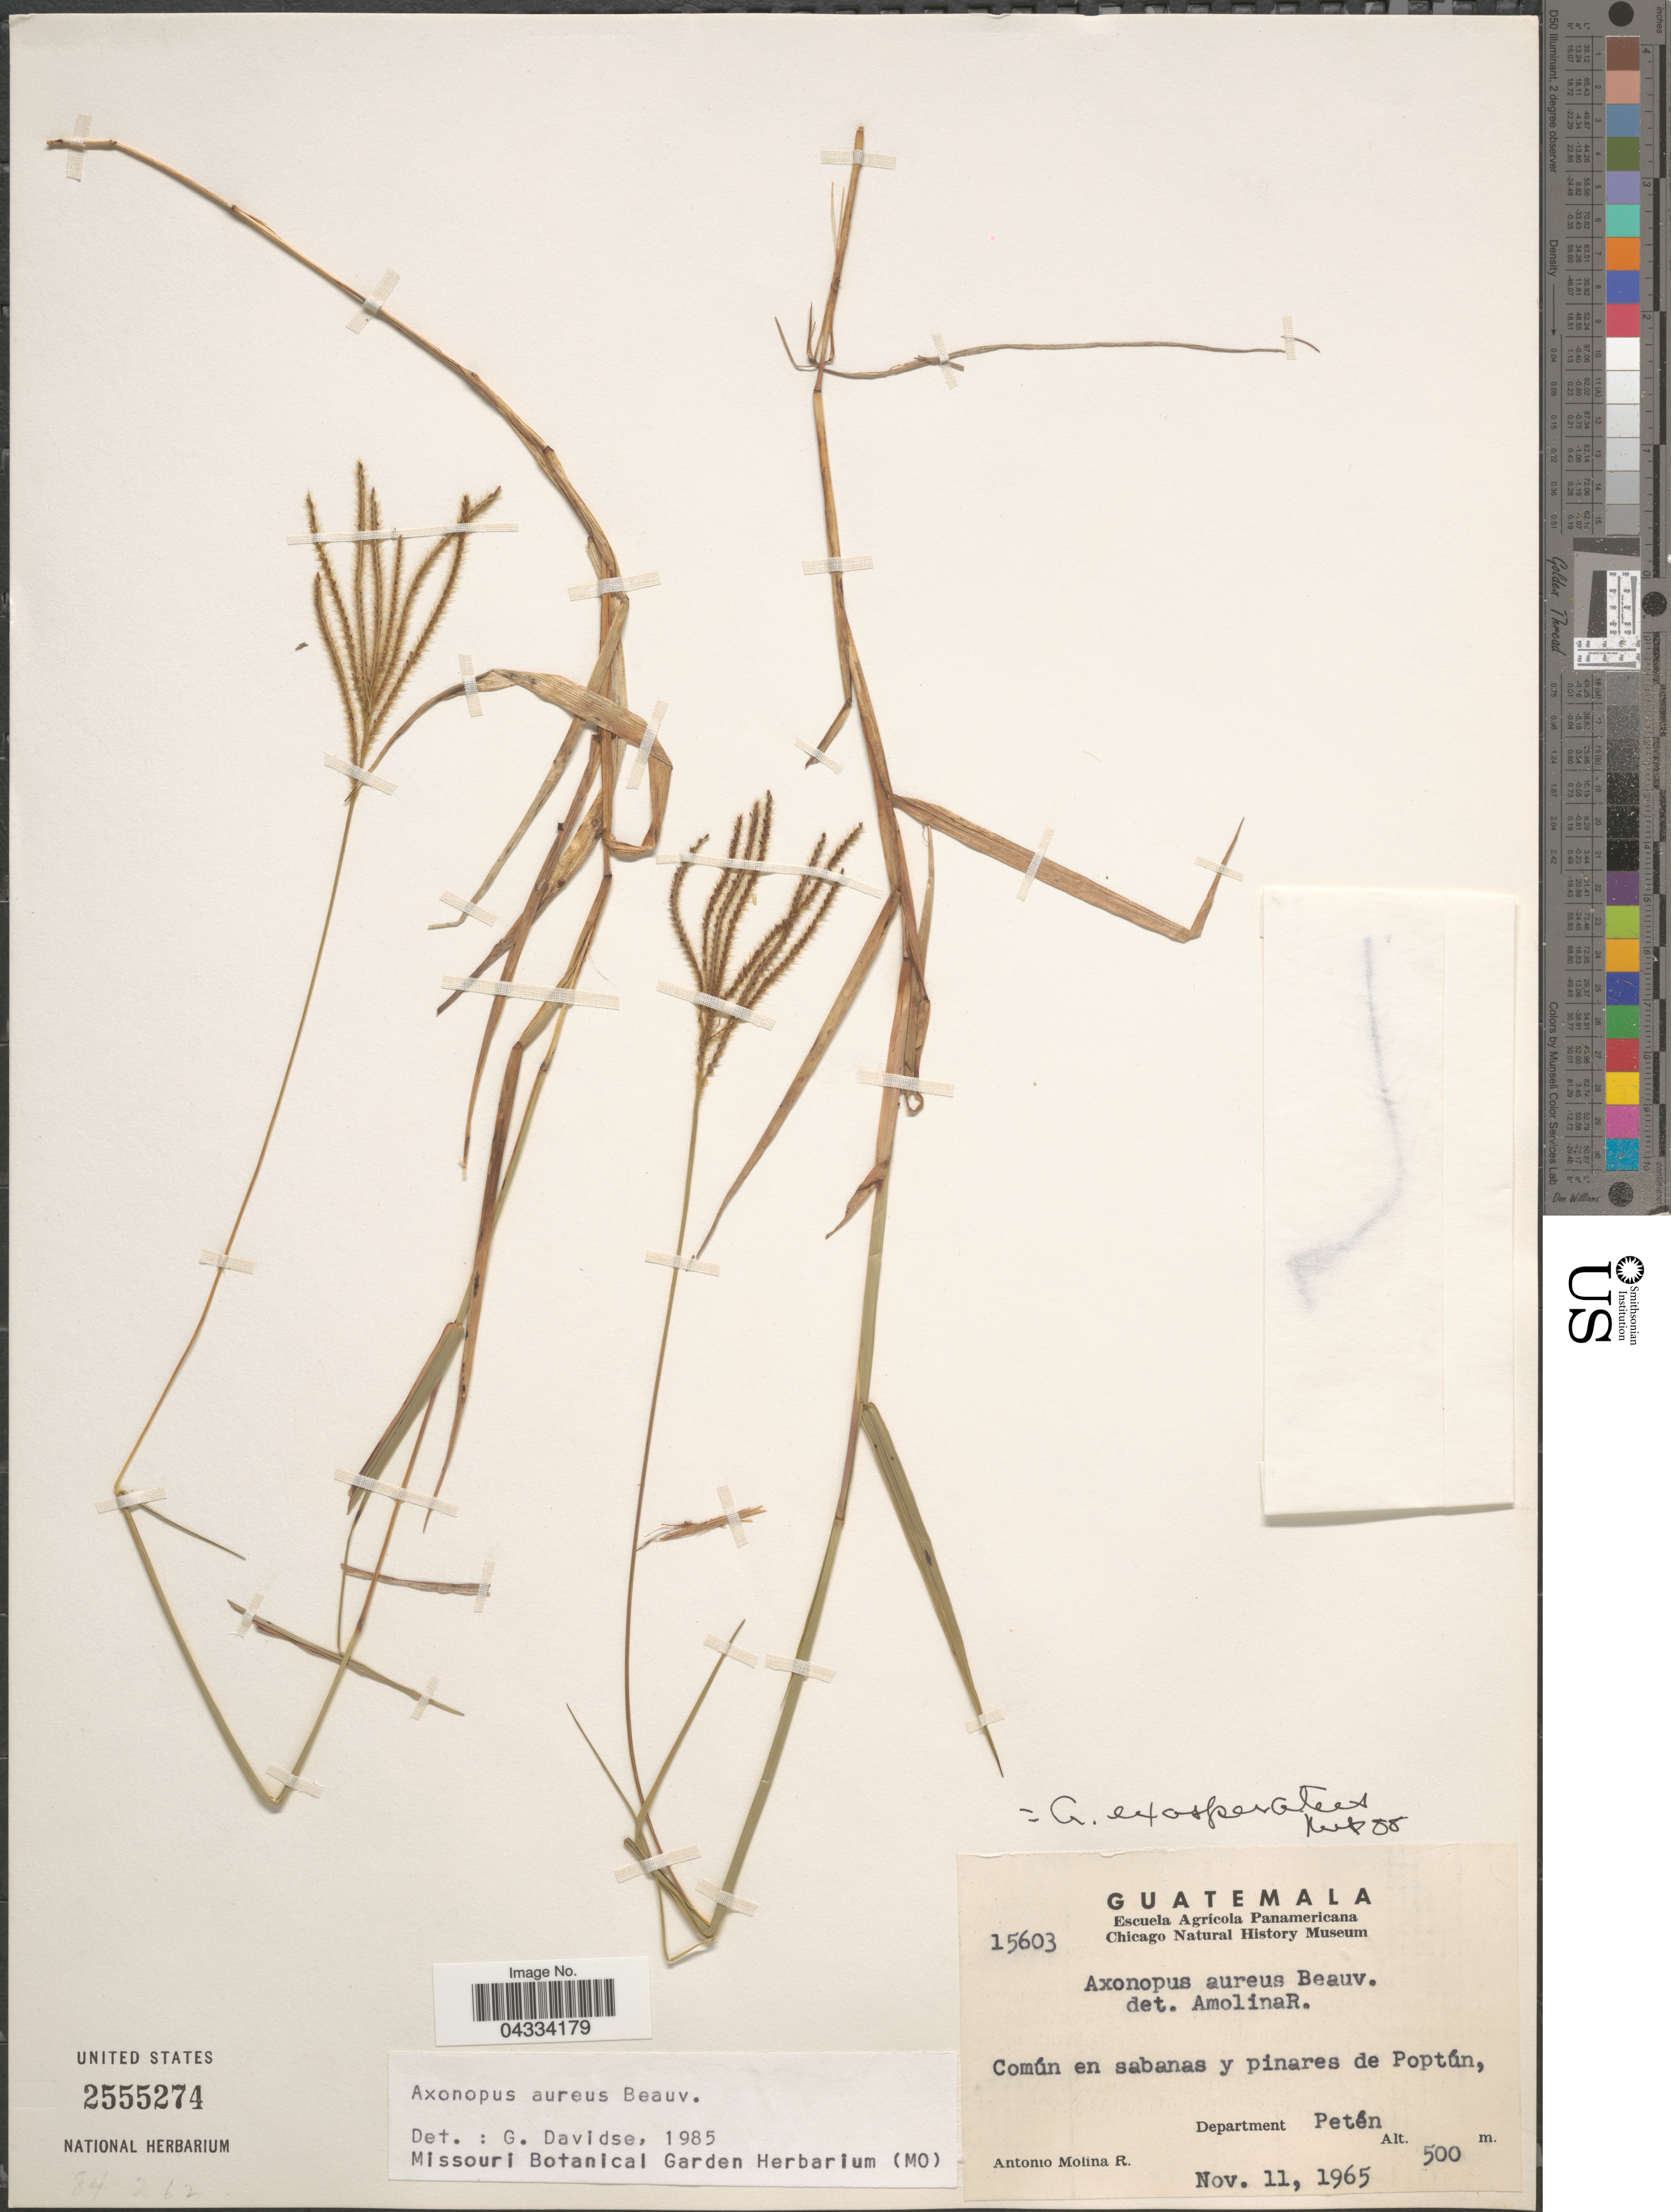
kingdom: Plantae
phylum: Tracheophyta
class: Liliopsida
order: Poales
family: Poaceae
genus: Axonopus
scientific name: Axonopus aureus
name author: P. Beauv.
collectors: A. Molina R.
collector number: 15603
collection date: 1965-11-11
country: Guatemala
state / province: El Peten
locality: Común en sabanas y pinares de Poptún, Department Petén.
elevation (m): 500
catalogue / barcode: US 2555274